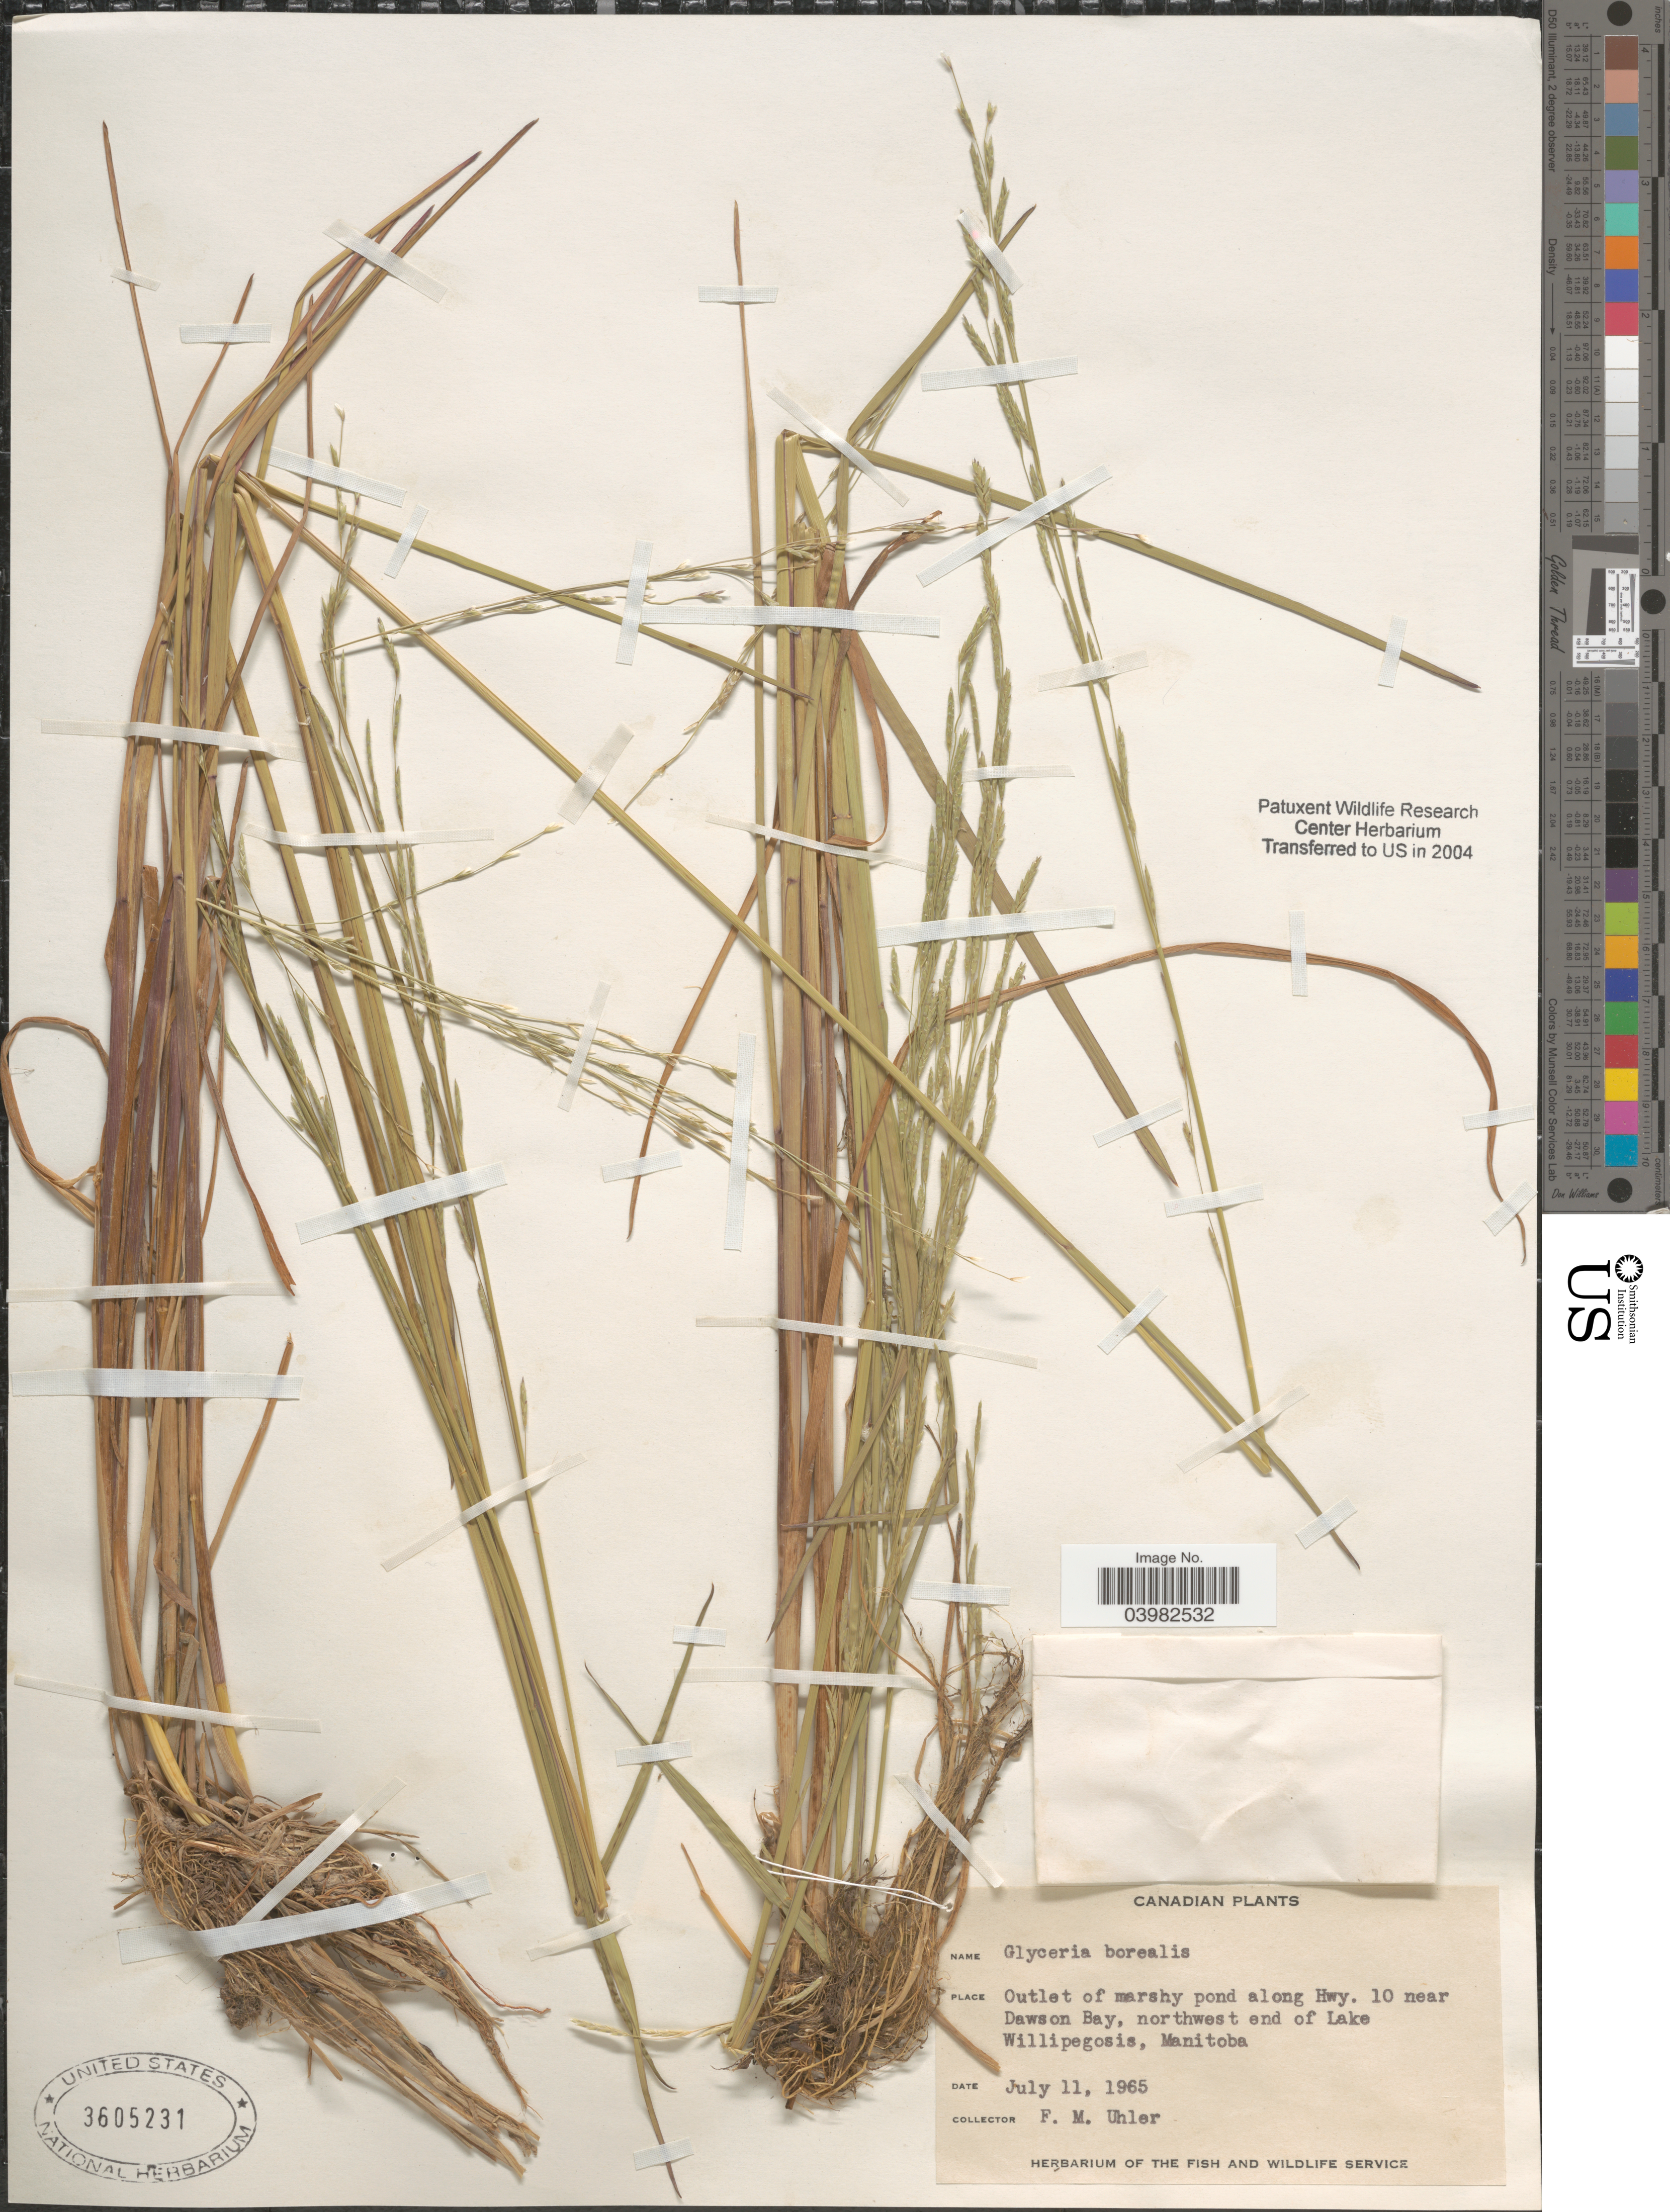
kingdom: Plantae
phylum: Tracheophyta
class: Liliopsida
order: Poales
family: Poaceae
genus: Glyceria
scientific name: Glyceria borealis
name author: (Nash) Batchelder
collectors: F. M. Uhler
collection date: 1965-07-11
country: Canada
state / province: Manitoba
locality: Outlet of marshy pond along Hwy. 10 near Dawson Bay, northwest end of Lake Willipegosis.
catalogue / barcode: US 3605231